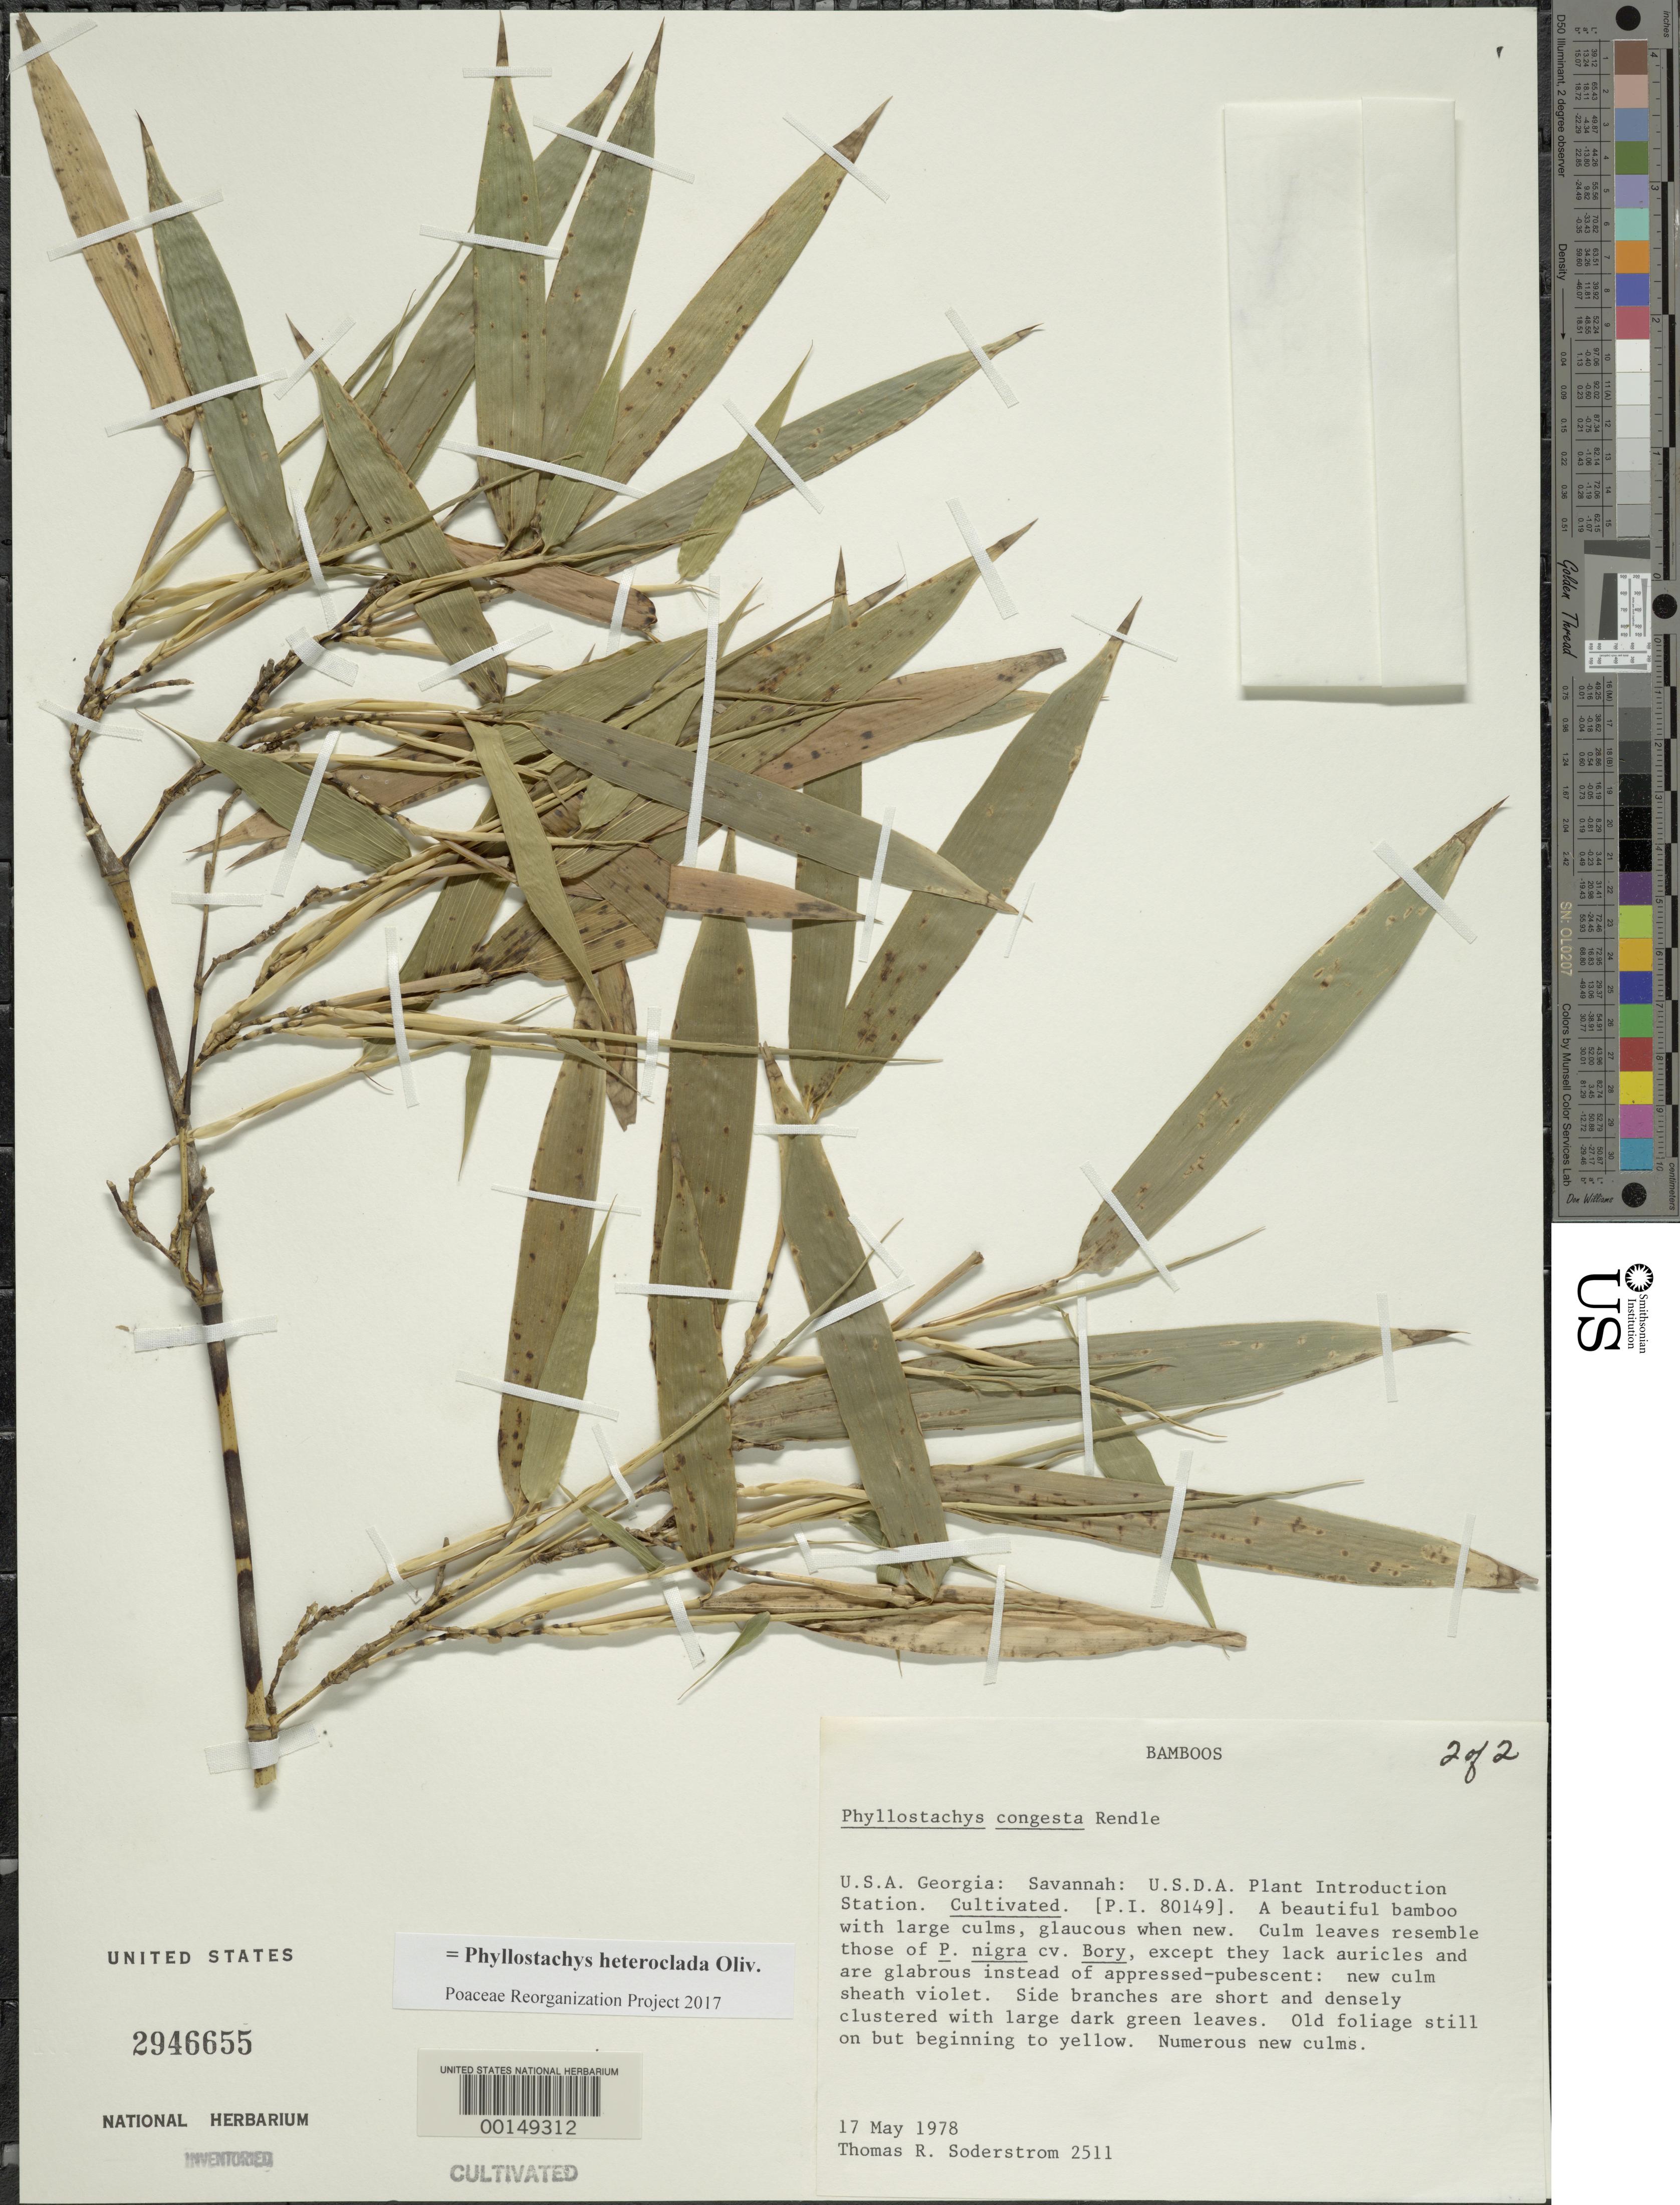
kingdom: Plantae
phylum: Tracheophyta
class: Liliopsida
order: Poales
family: Poaceae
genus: Phyllostachys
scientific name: Phyllostachys heteroclada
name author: Oliv.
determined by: Poaceae Reorganization Project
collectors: T. R. Soderstrom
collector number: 2511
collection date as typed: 17 May 1978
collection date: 1978-05-17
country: United States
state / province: Georgia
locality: Savannha, barbour lathrop p.i. garden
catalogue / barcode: US 2946655